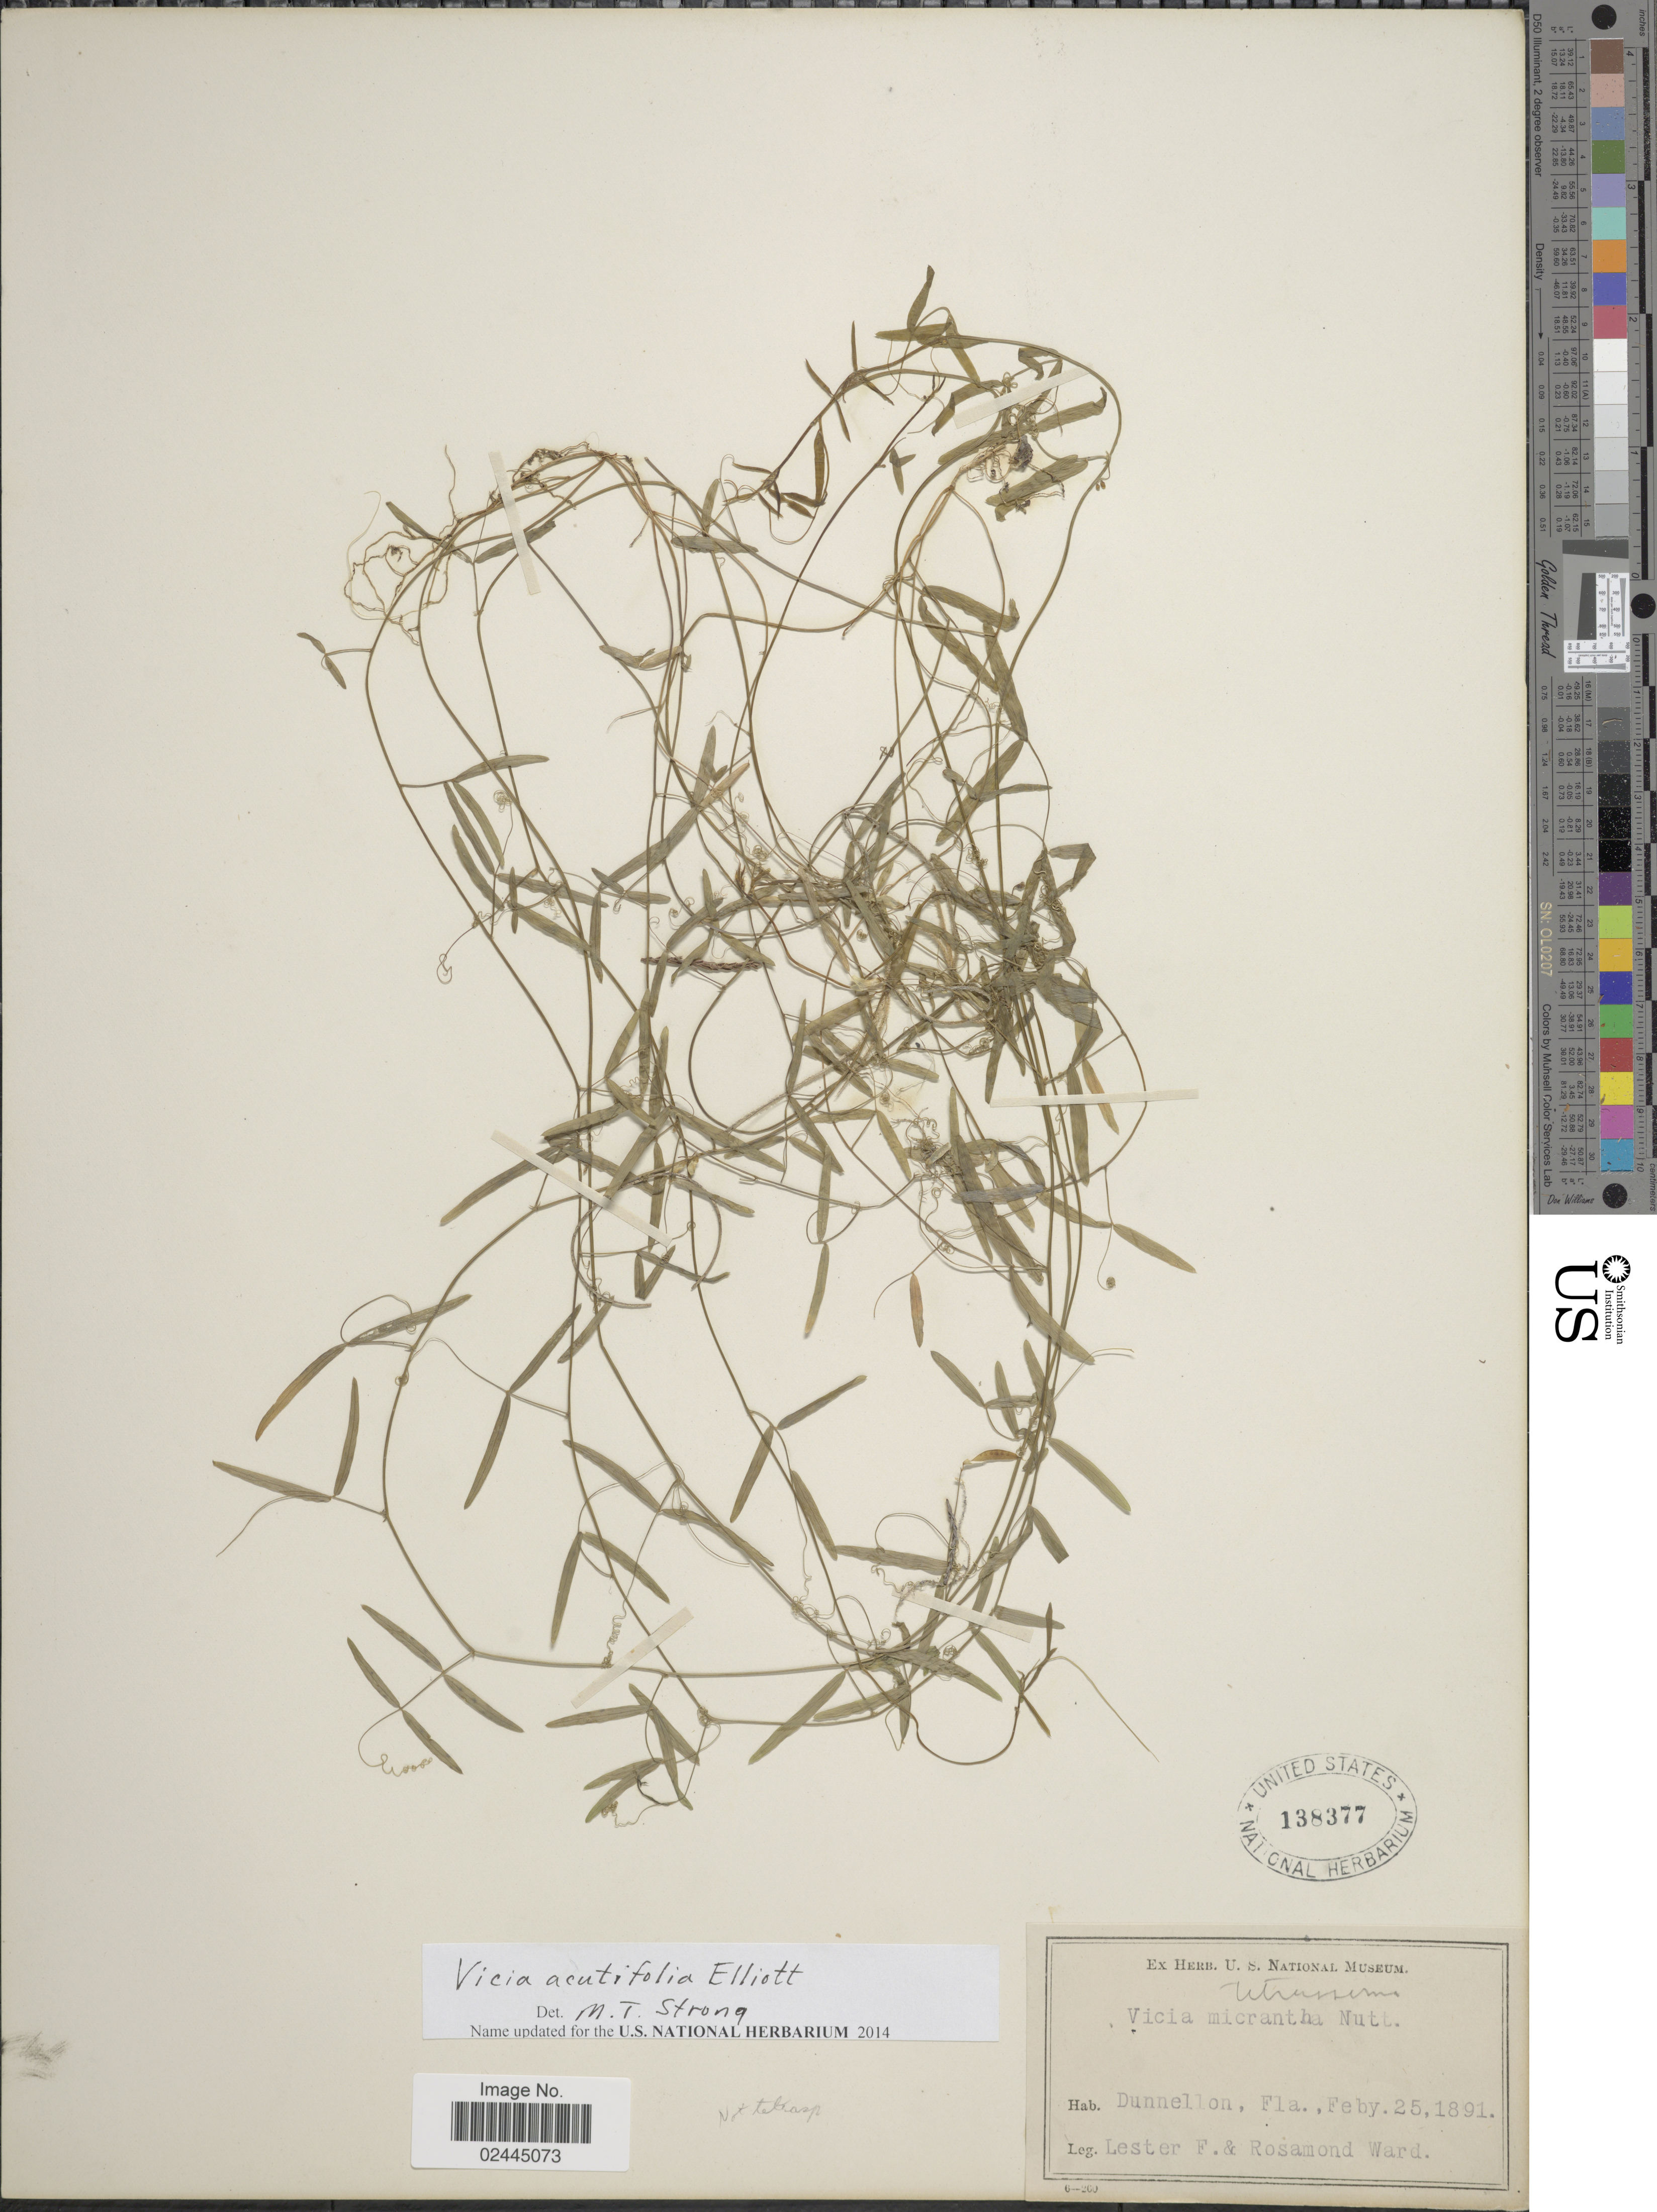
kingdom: Plantae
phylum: Tracheophyta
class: Magnoliopsida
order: Fabales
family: Fabaceae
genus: Vicia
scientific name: Vicia acutifolia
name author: Elliott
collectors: L. F. Ward & R. Ward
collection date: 1891-02-25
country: United States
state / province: Florida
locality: Dunnellon, Fla.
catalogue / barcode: US 138377